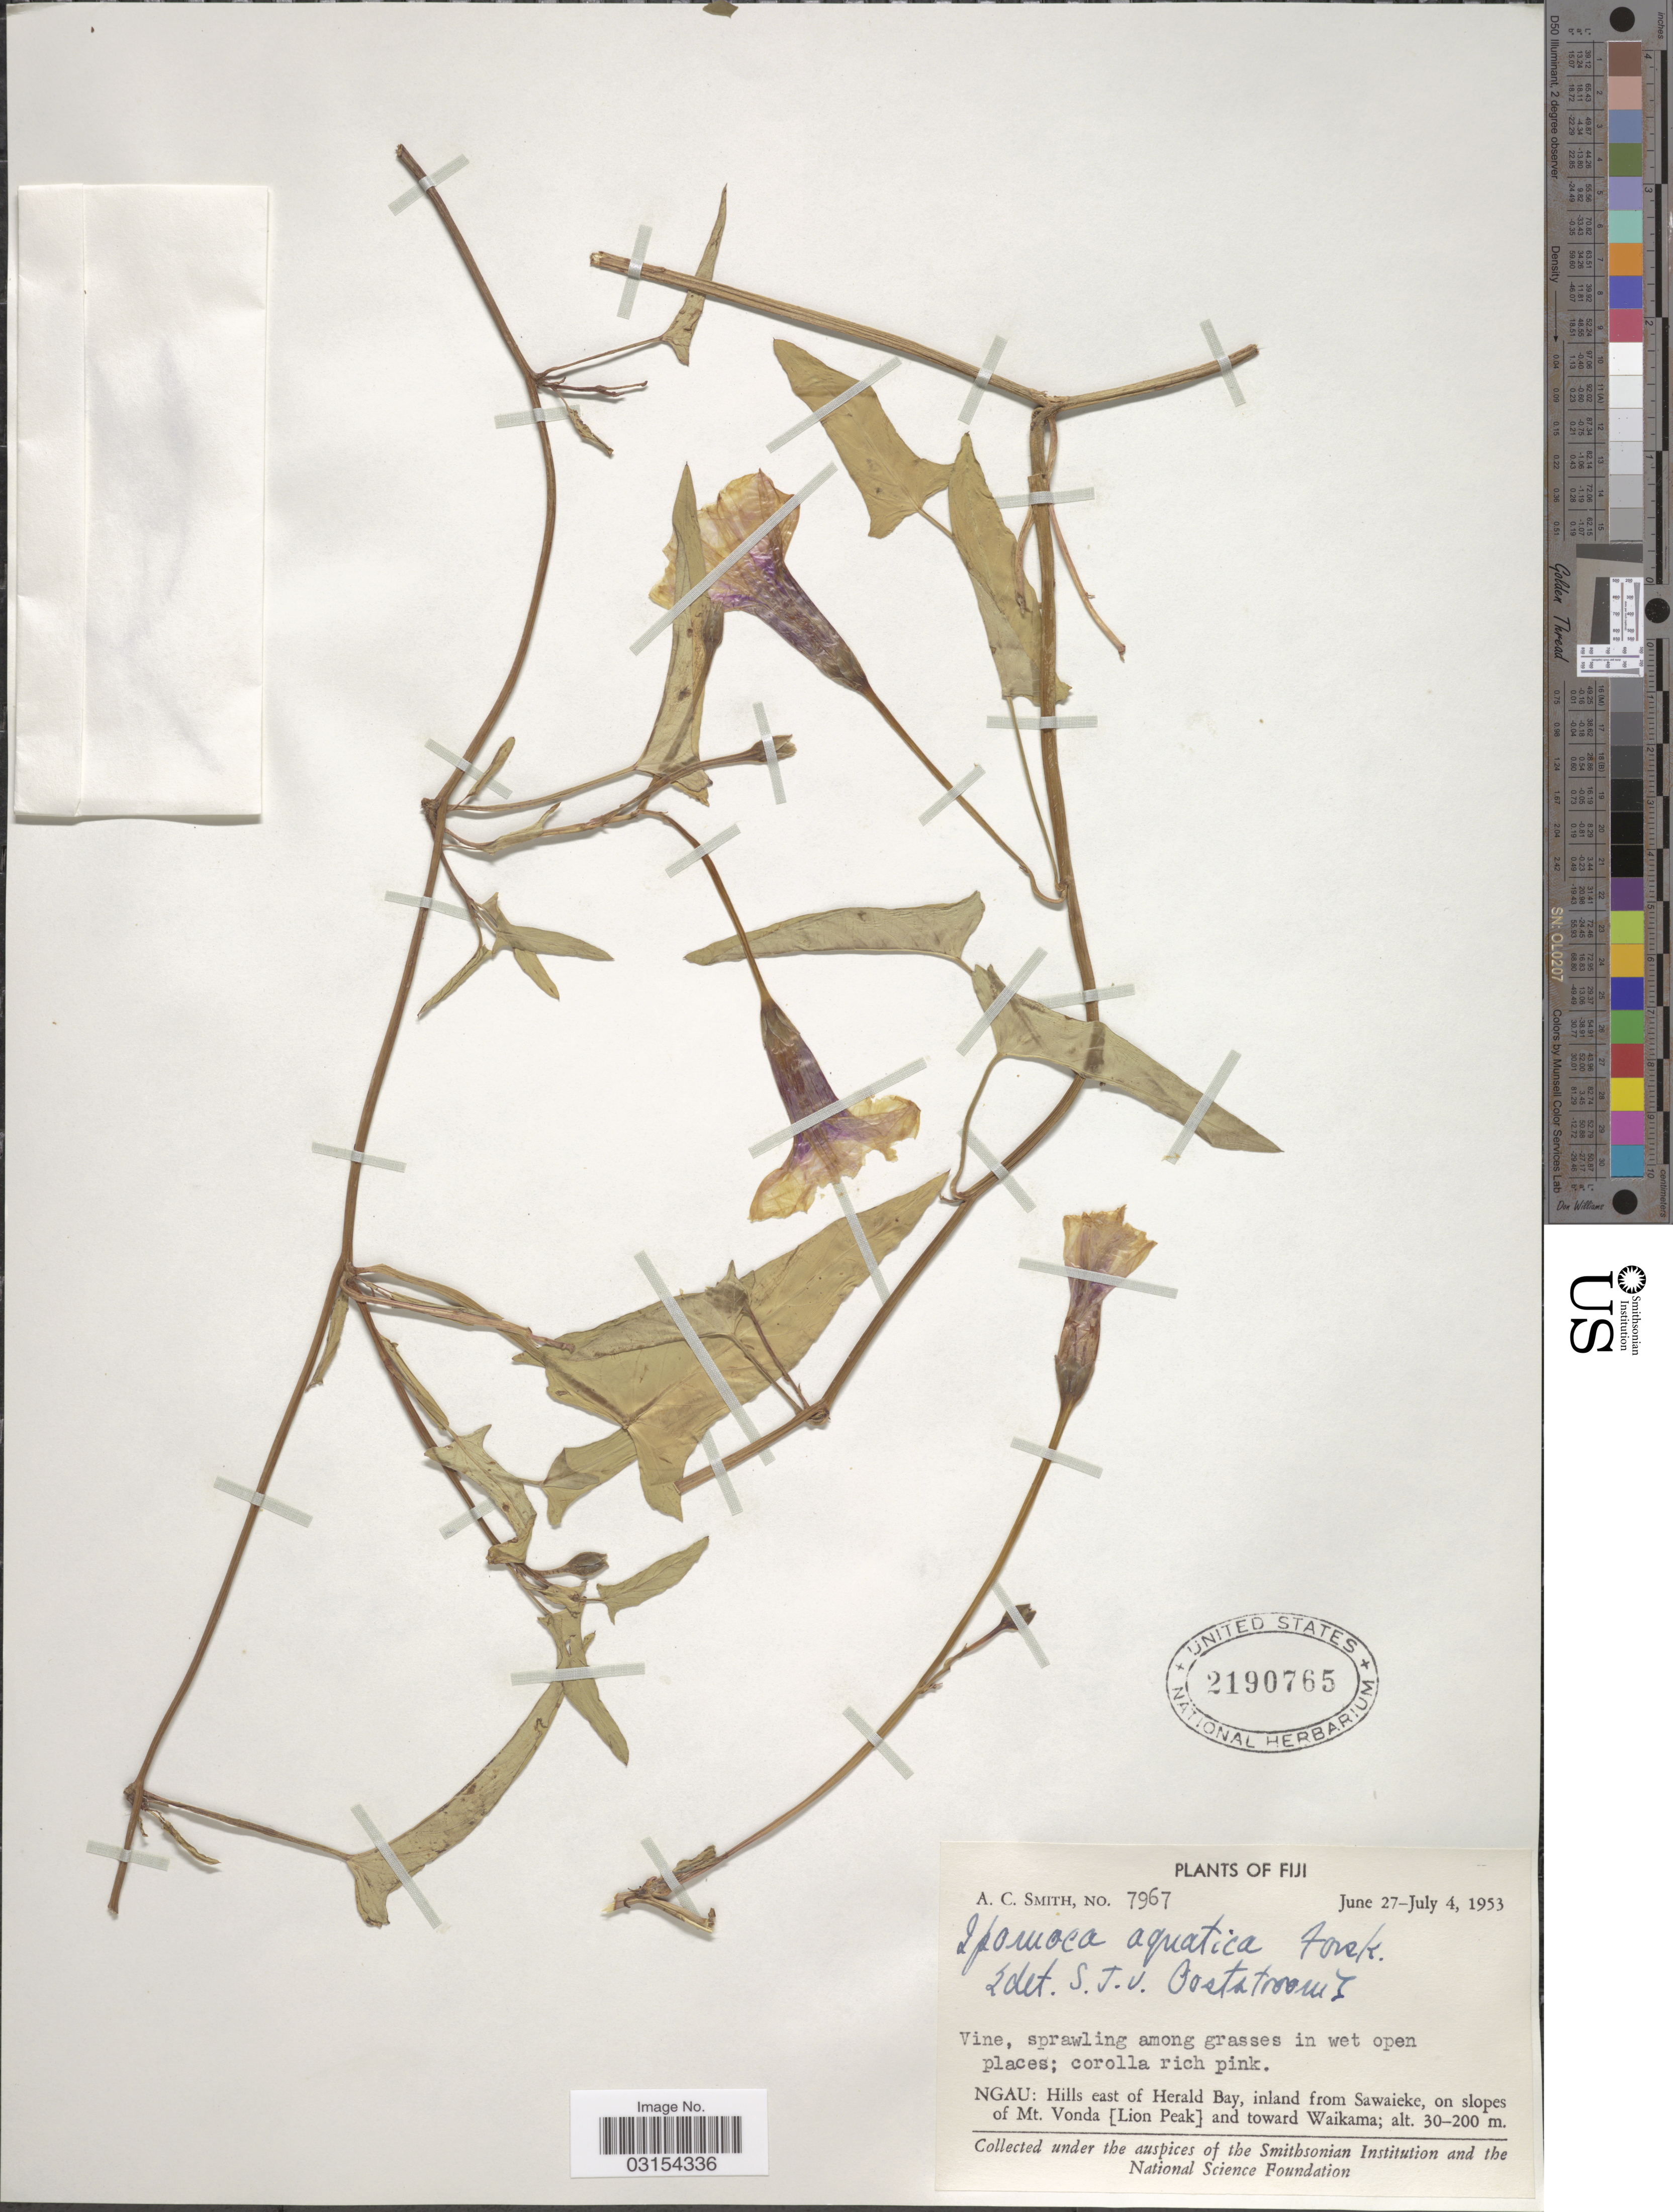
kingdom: Plantae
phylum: Tracheophyta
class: Magnoliopsida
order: Solanales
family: Convolvulaceae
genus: Ipomoea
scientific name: Ipomoea aquatica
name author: Forssk.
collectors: A. C. Smith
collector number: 7967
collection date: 1953-06-27/1953-07-04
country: Fiji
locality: Ngau: Hills east of Herald Bay, inland from Sawaieke, on slopes of Mt. Vonda [Lion Peak] and toward Waikama.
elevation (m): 30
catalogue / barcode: US 2190765